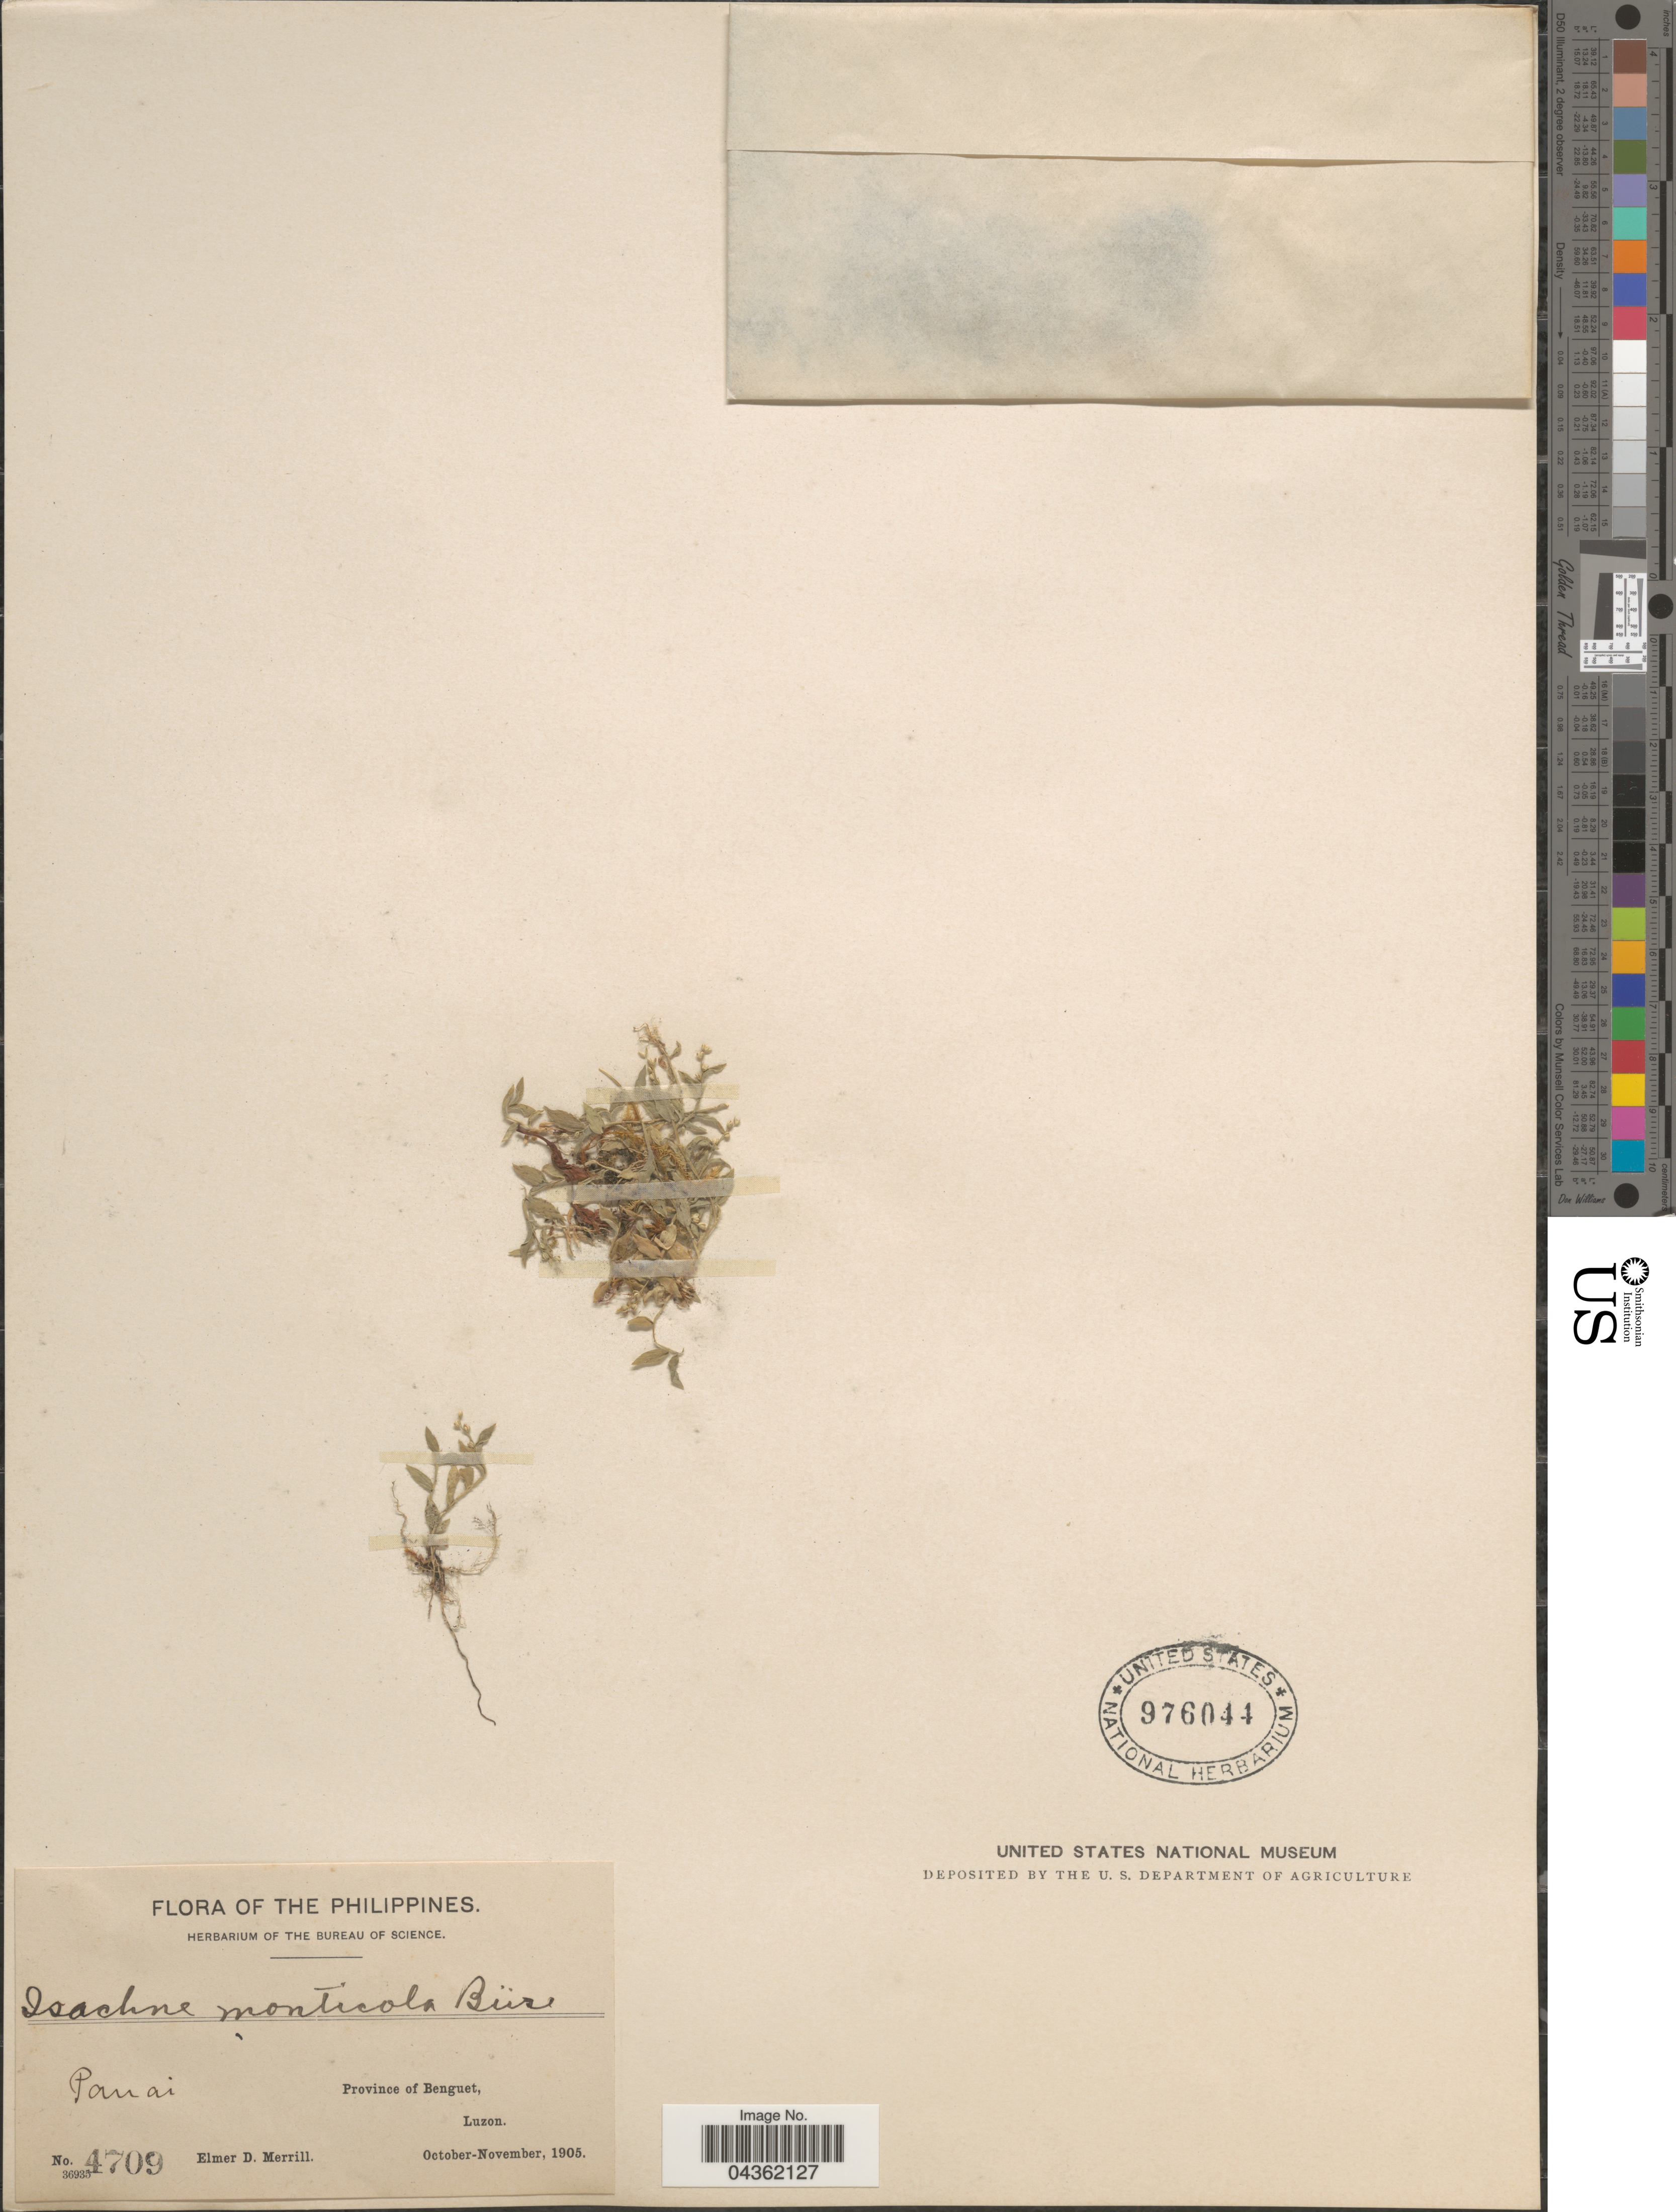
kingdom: Plantae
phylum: Tracheophyta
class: Liliopsida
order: Poales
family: Poaceae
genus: Isachne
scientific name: Isachne myosotis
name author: Nees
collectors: E. D. Merrill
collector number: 4709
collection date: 1905-10/1905-11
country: Philippines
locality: Pauai. Province of Benguet, Luzon.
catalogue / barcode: US 976044